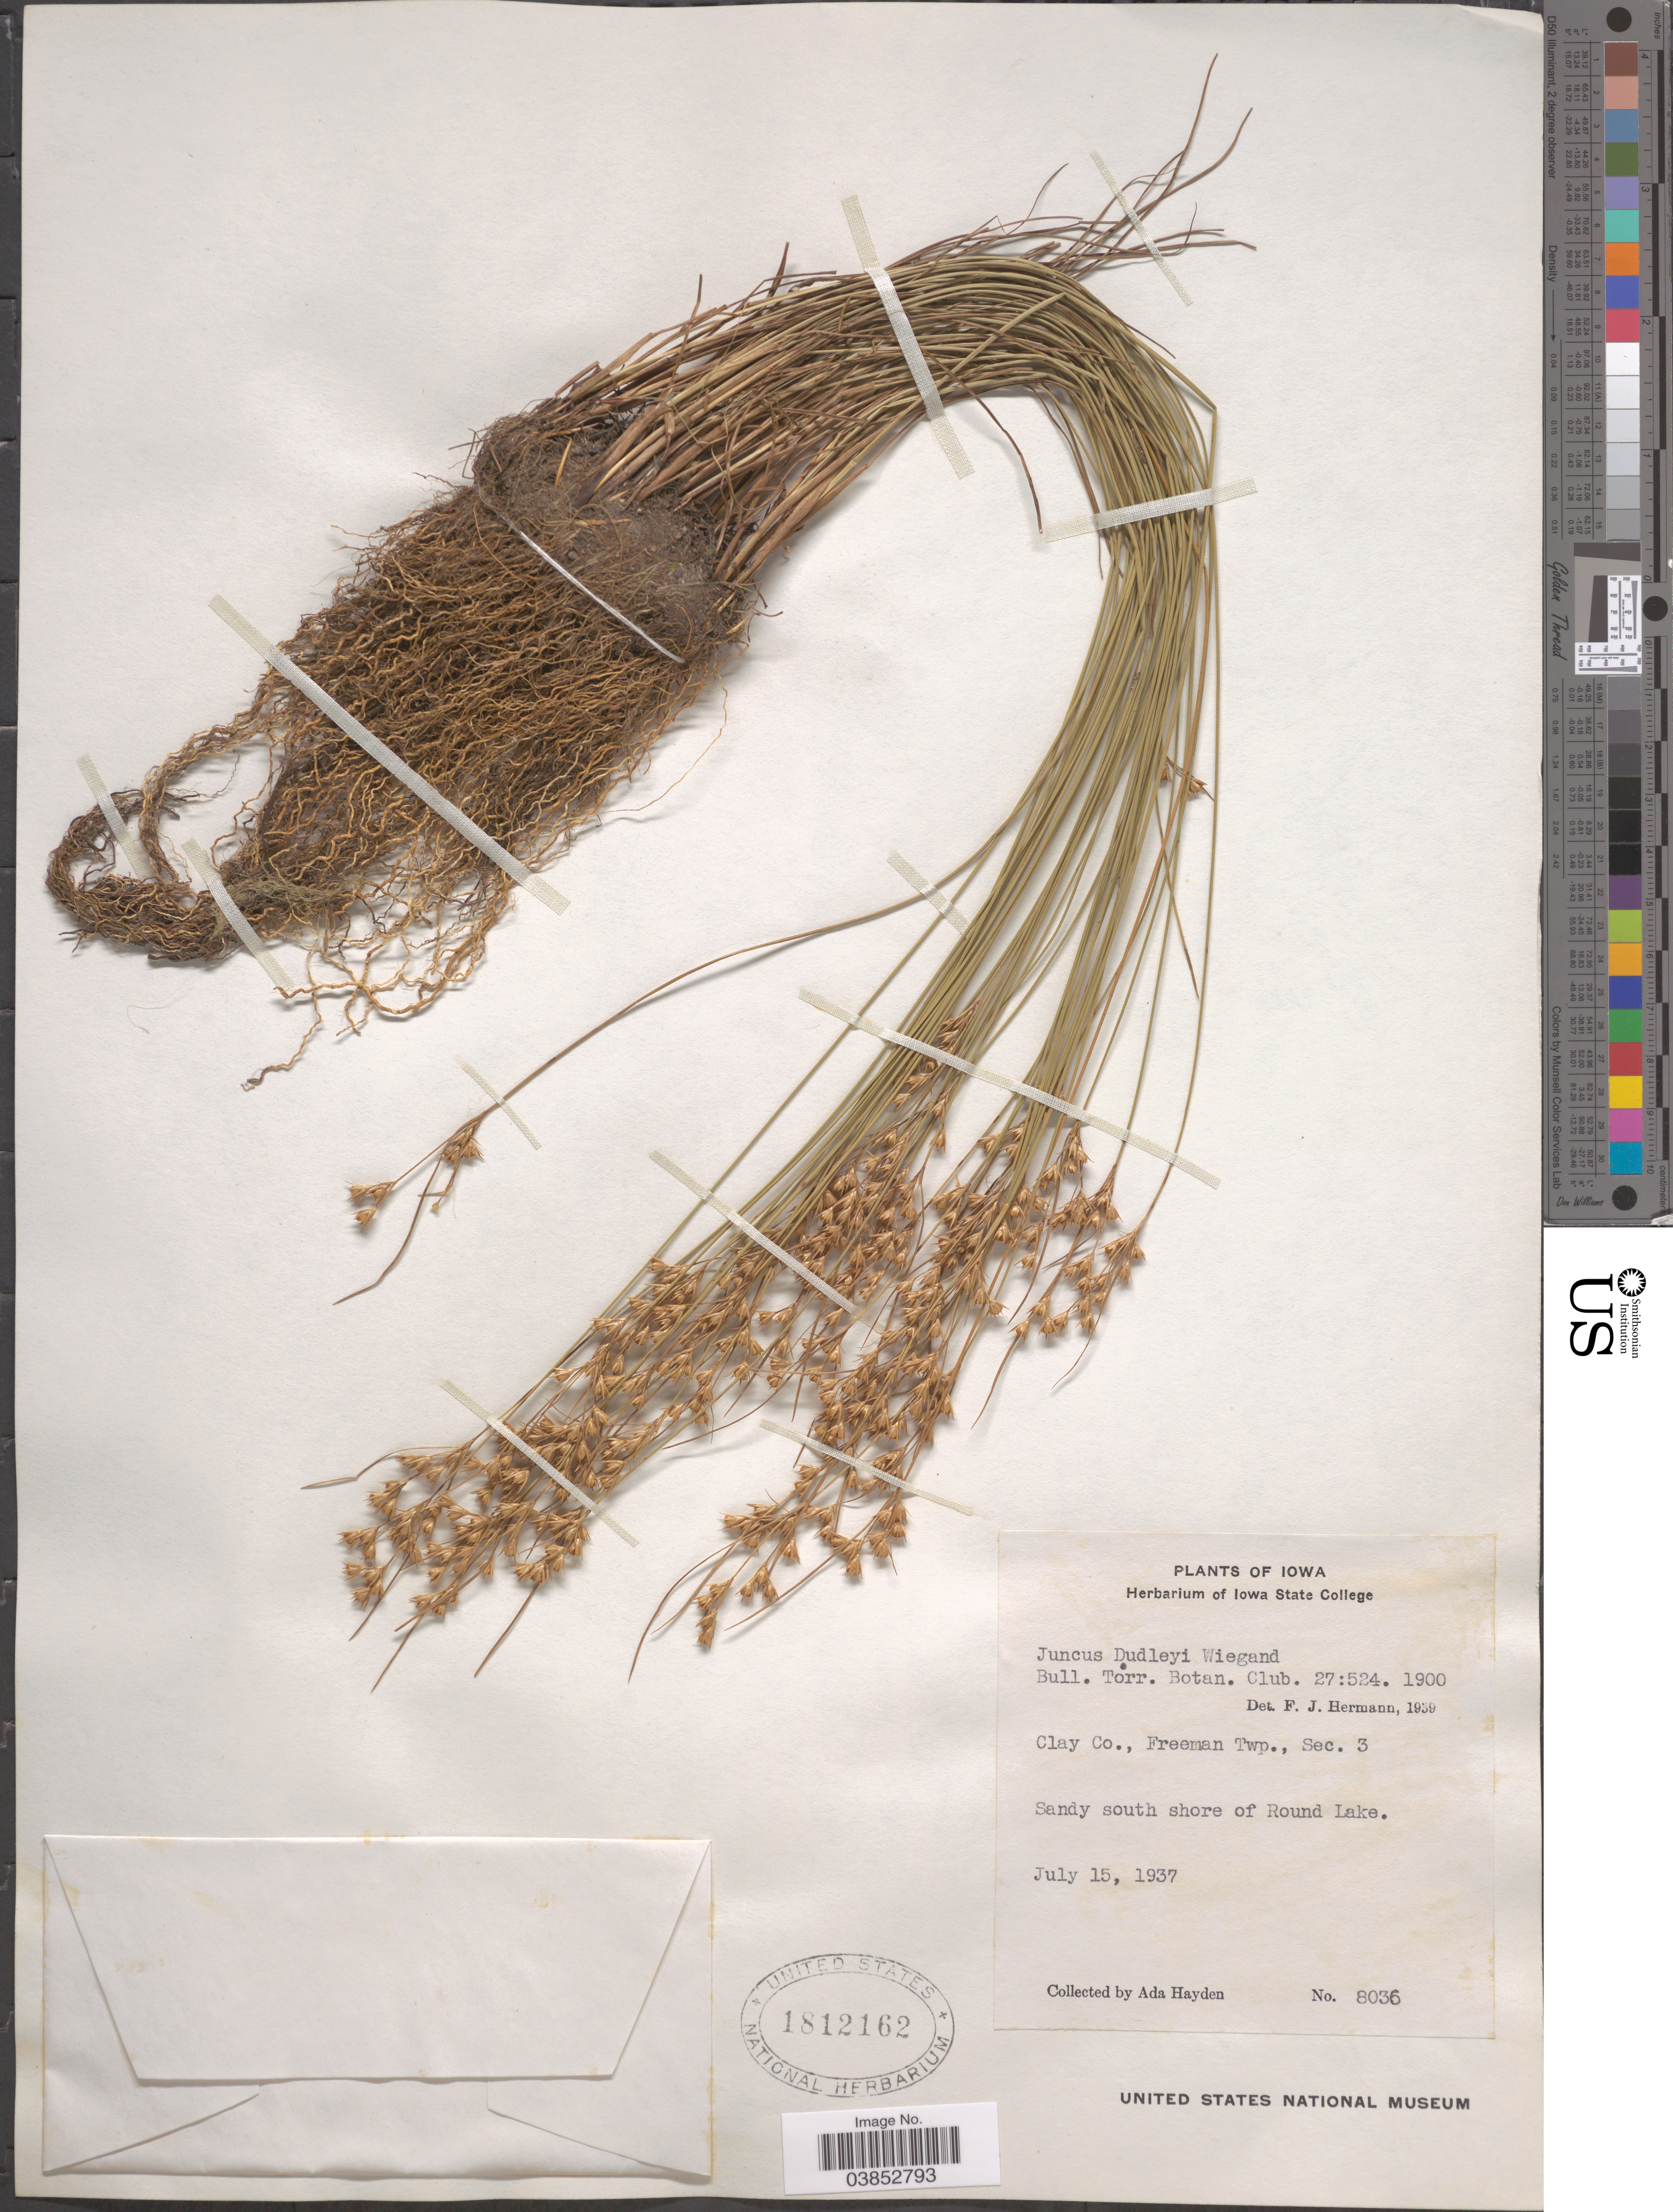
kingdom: Plantae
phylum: Tracheophyta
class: Liliopsida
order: Poales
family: Juncaceae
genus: Juncus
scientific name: Juncus dudleyi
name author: Wiegand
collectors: Ada Hayden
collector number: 8036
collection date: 1937-07-15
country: United States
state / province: Iowa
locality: Clay Co., Freeman Twp., Sec. 3. Sandy south shore of Round Lake.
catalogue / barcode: US 1812162